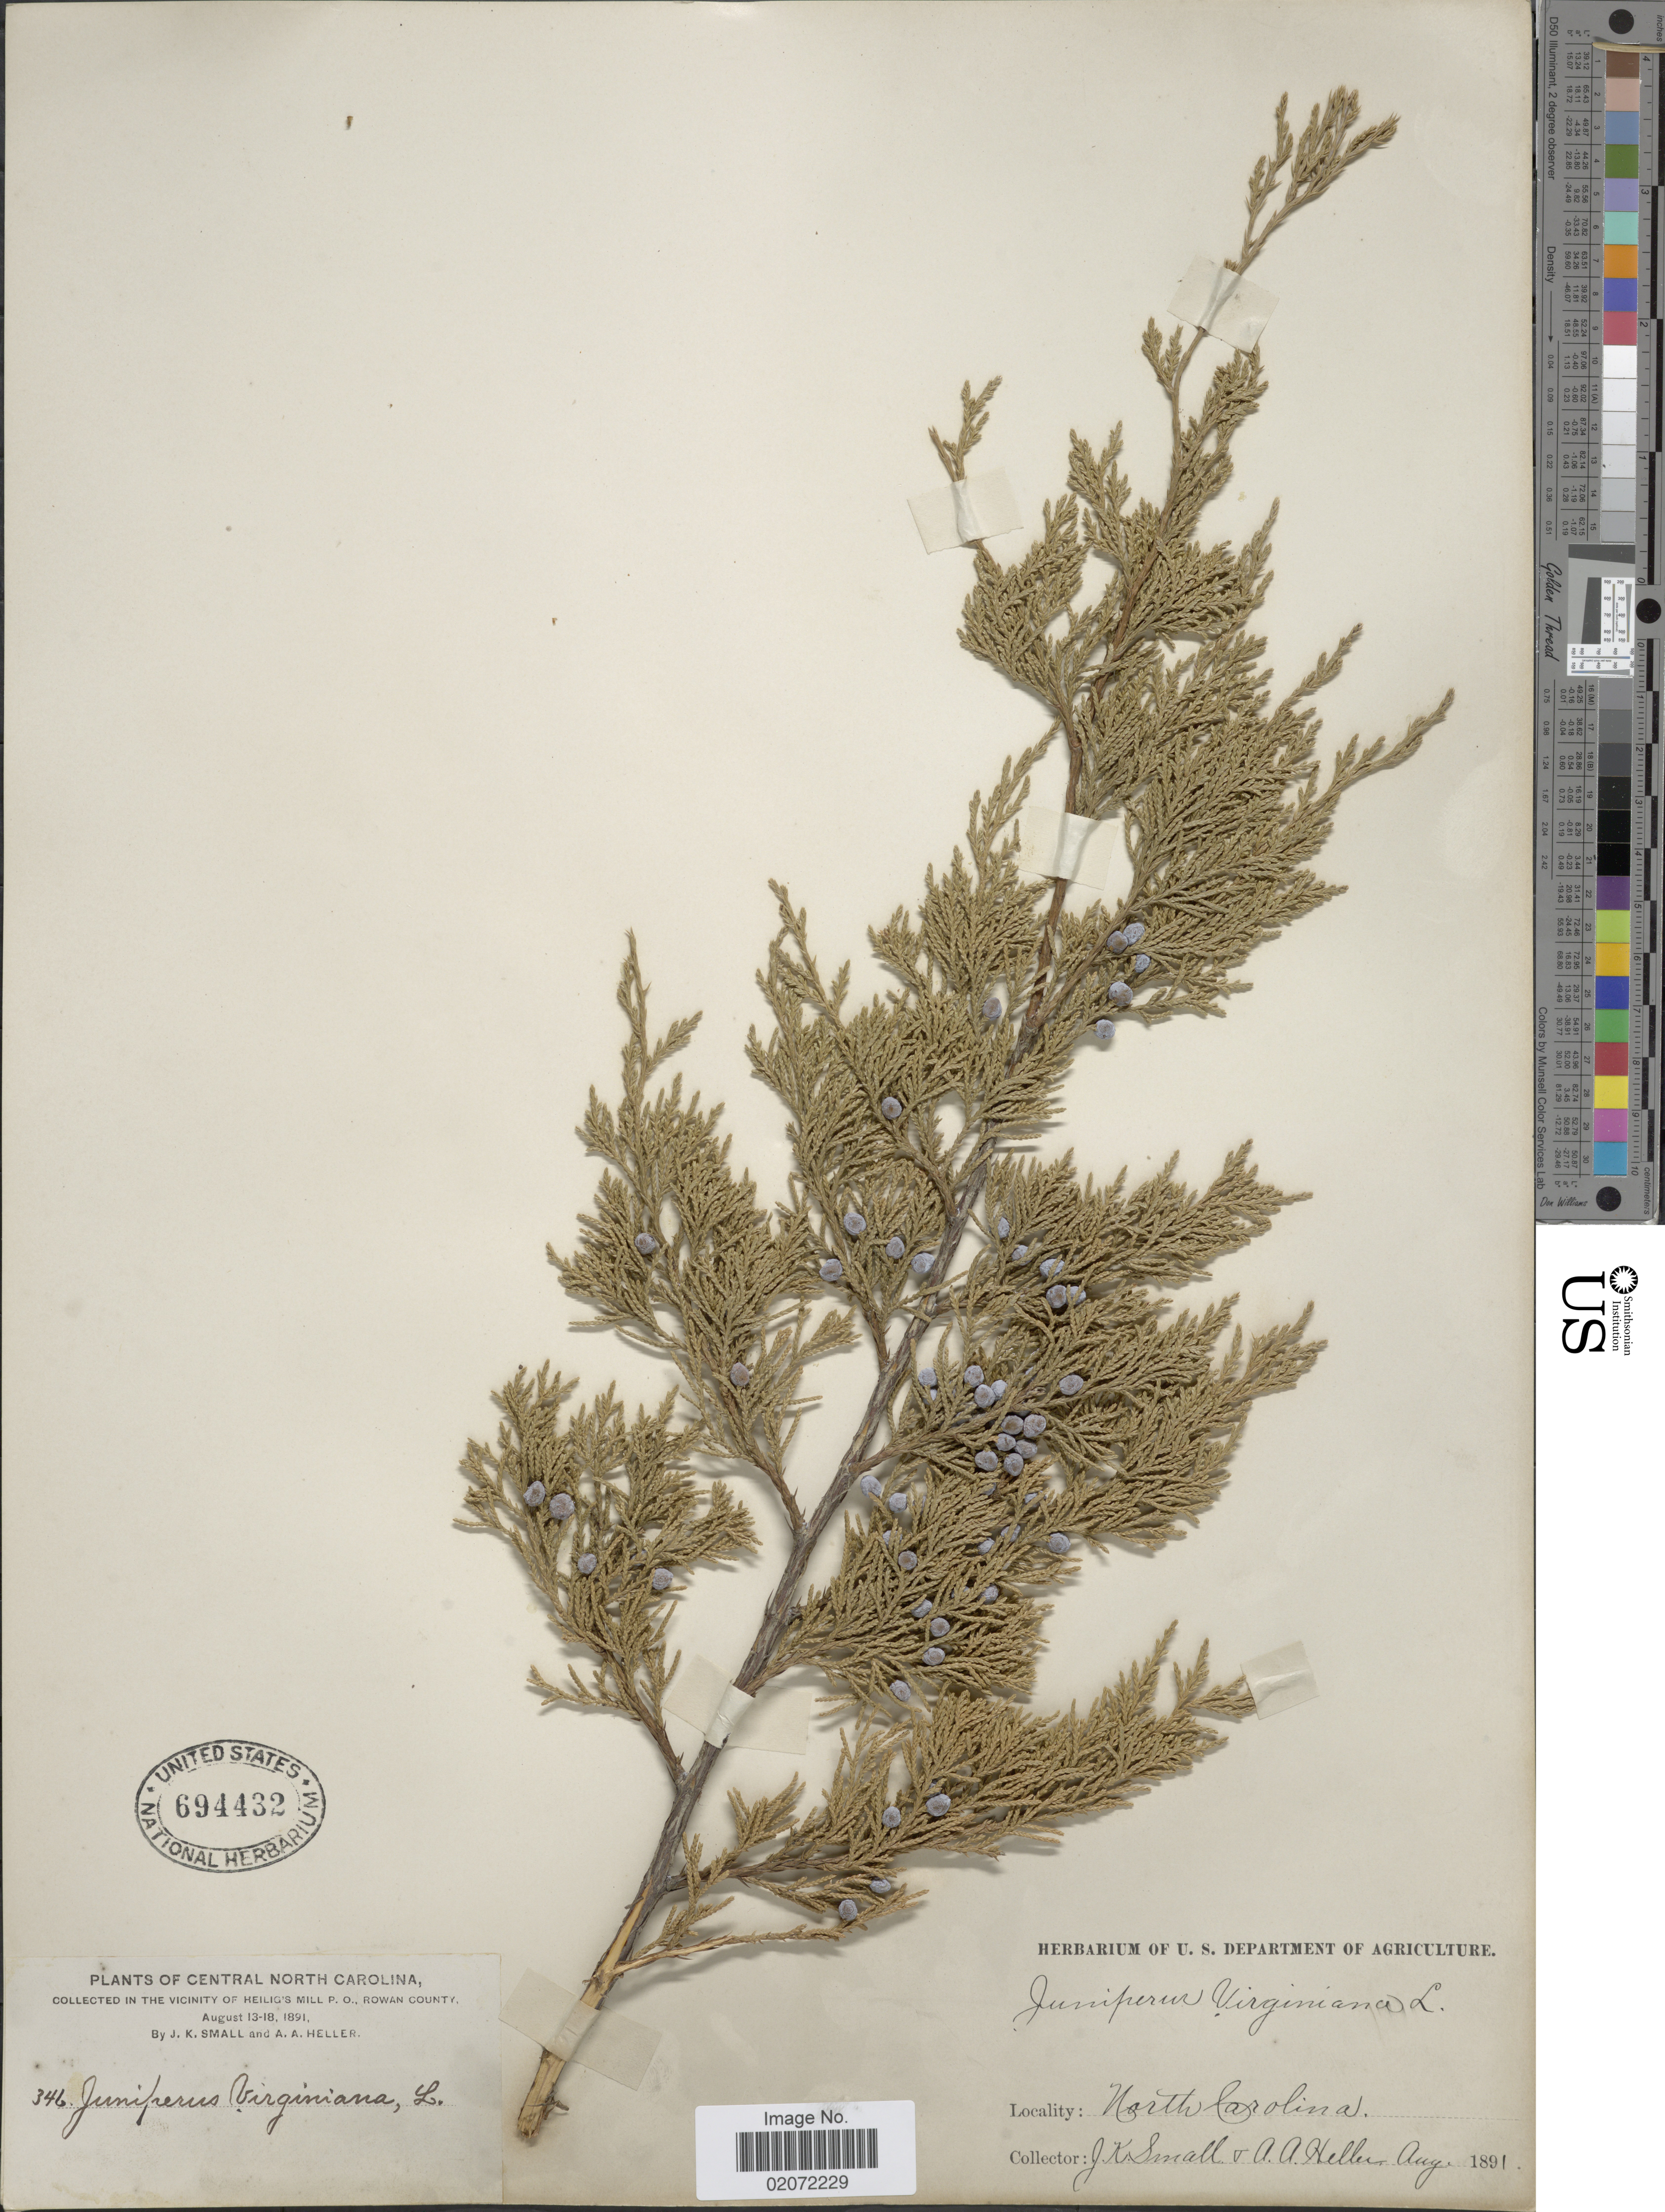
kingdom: Plantae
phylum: Tracheophyta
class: Pinopsida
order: Pinales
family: Cupressaceae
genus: Juniperus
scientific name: Juniperus virginiana var. pyramidalis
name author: Carrière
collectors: J. K. Small & A. A. Heller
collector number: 346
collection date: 1891-08-13/1891-08-18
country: United States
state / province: North Carolina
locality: Central North Carolina. In the vicinity of Heilig's Mill P.O. Rowan County.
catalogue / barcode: US 694432